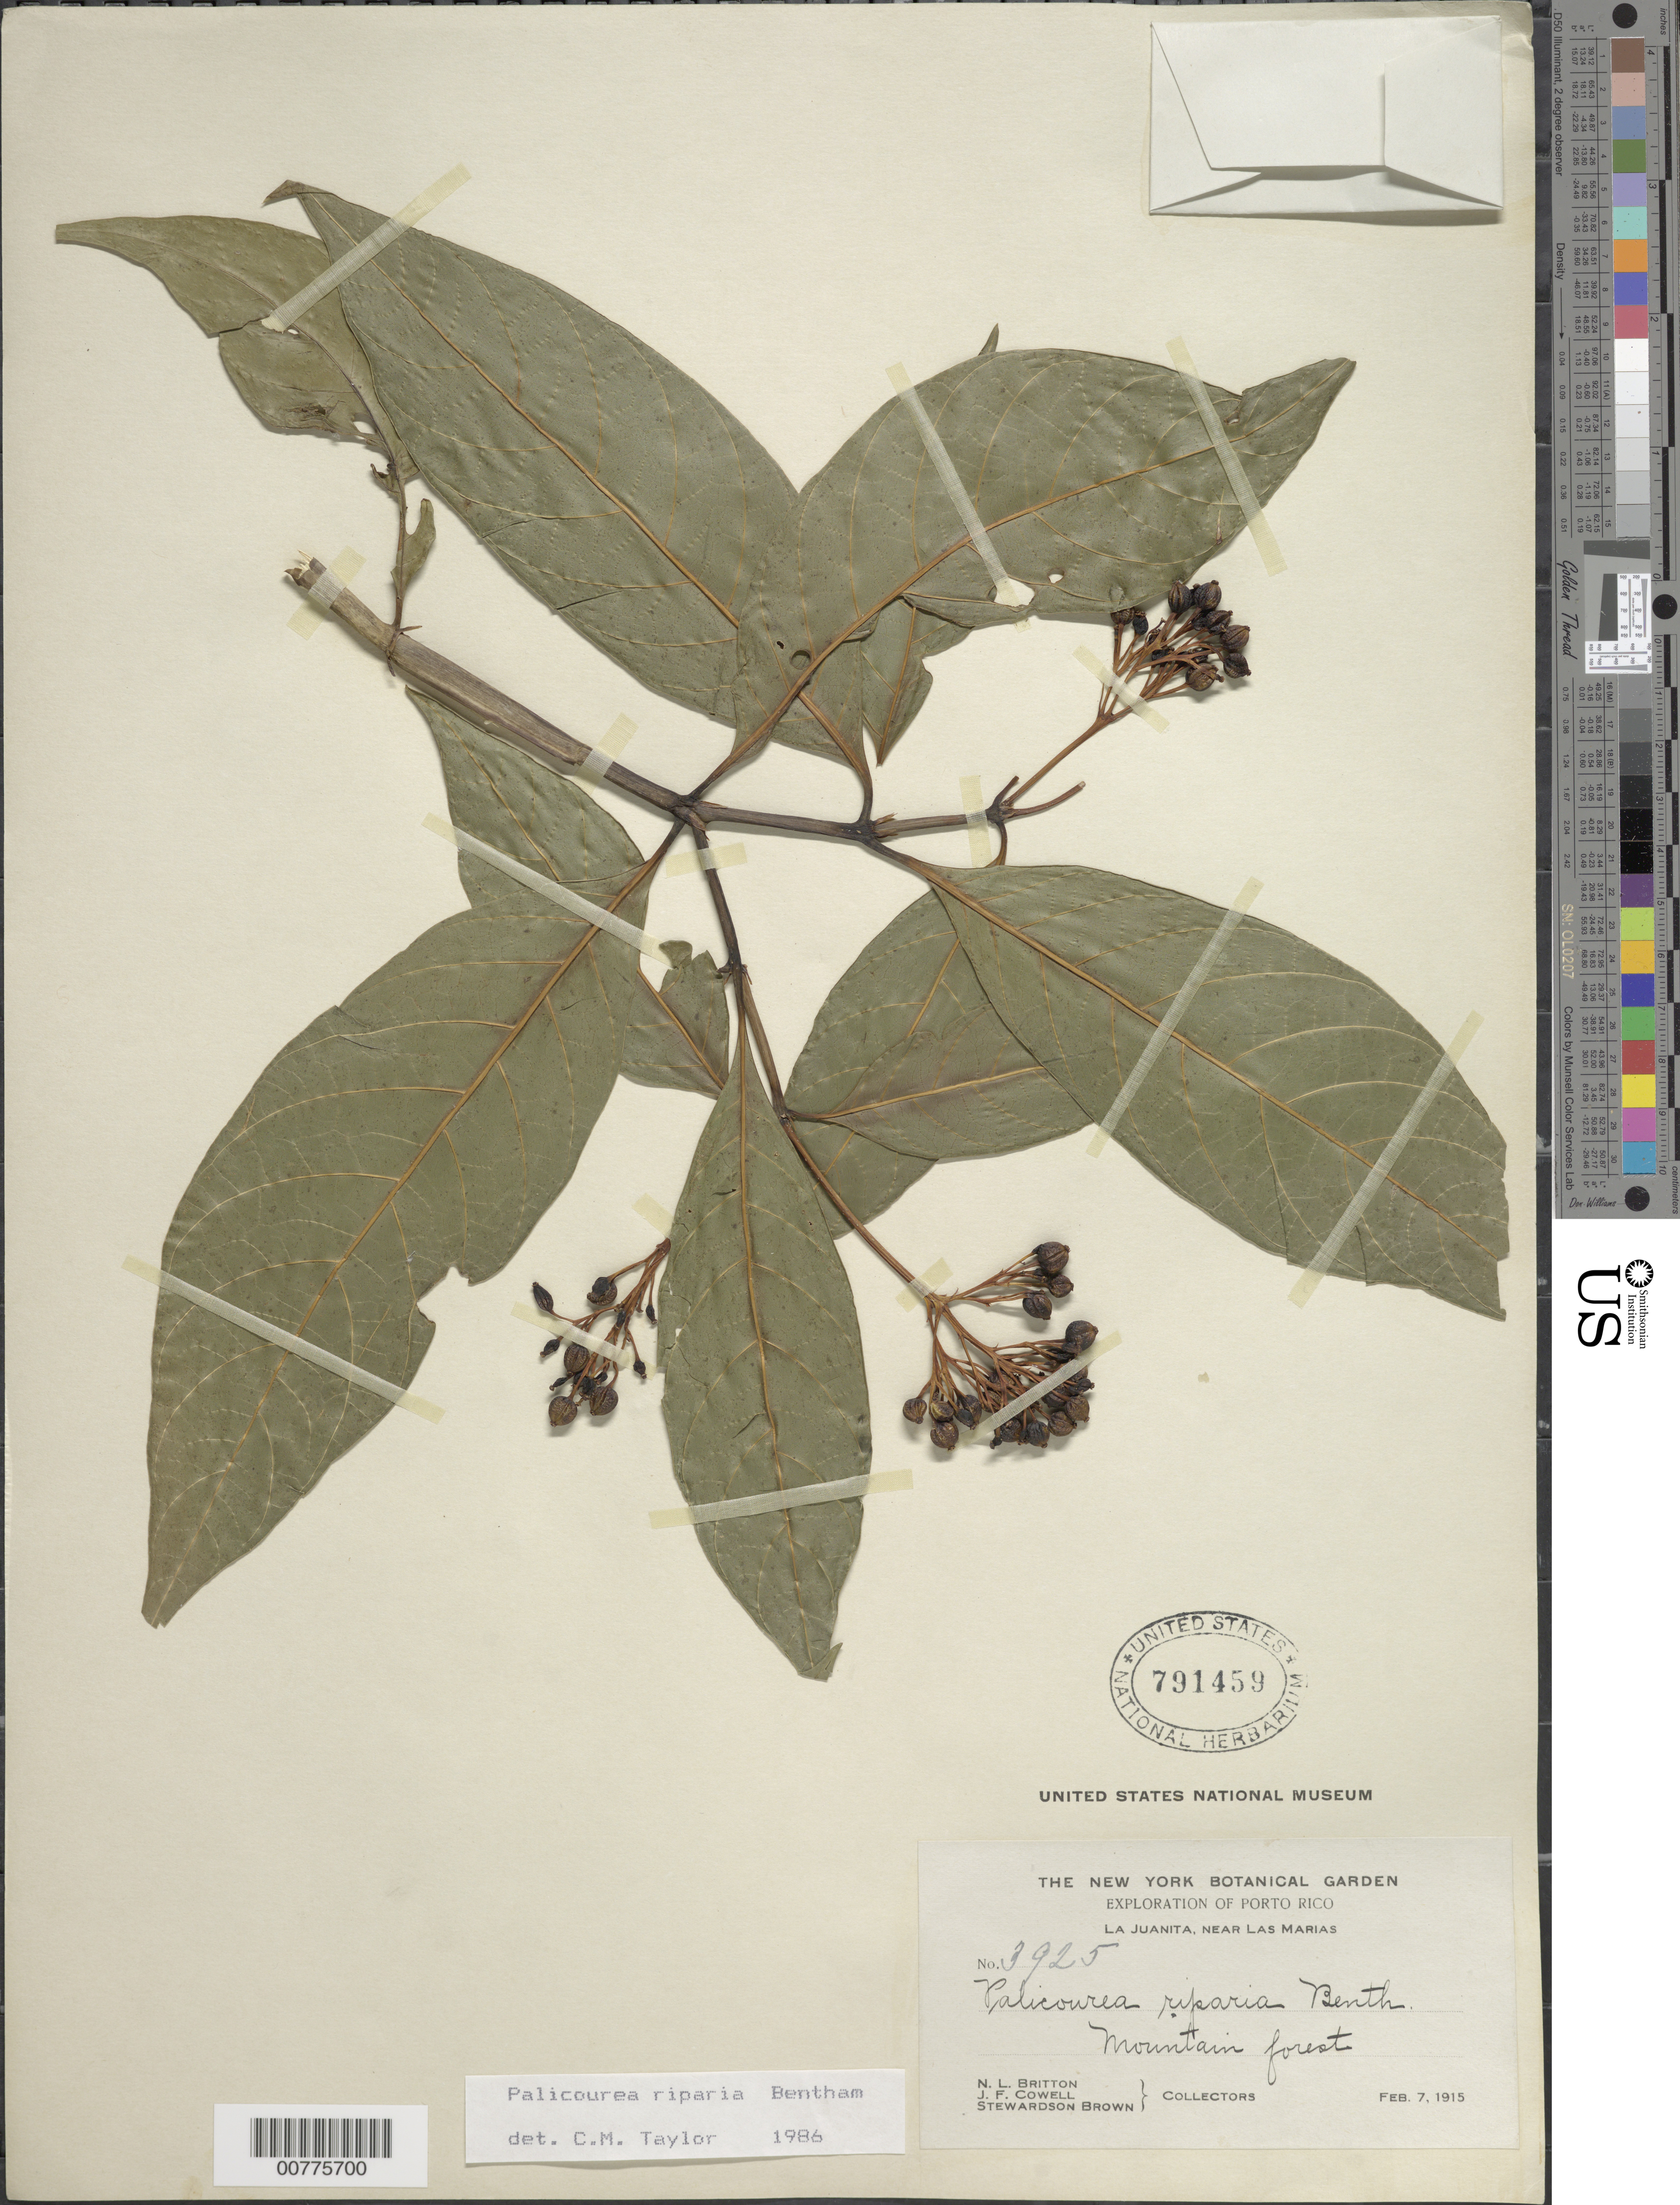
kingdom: Plantae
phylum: Tracheophyta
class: Magnoliopsida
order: Gentianales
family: Rubiaceae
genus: Palicourea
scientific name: Palicourea croceoides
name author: Desv. ex Ham.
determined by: Taylor, Charlotte M.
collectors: N. Britton, J. F. Cowell & S. Brown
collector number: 3925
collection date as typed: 07 Feb 1915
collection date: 1915-02-07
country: Puerto Rico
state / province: Las Marías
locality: La Juanita, near Las Marías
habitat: Mountain forest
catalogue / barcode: US 791459